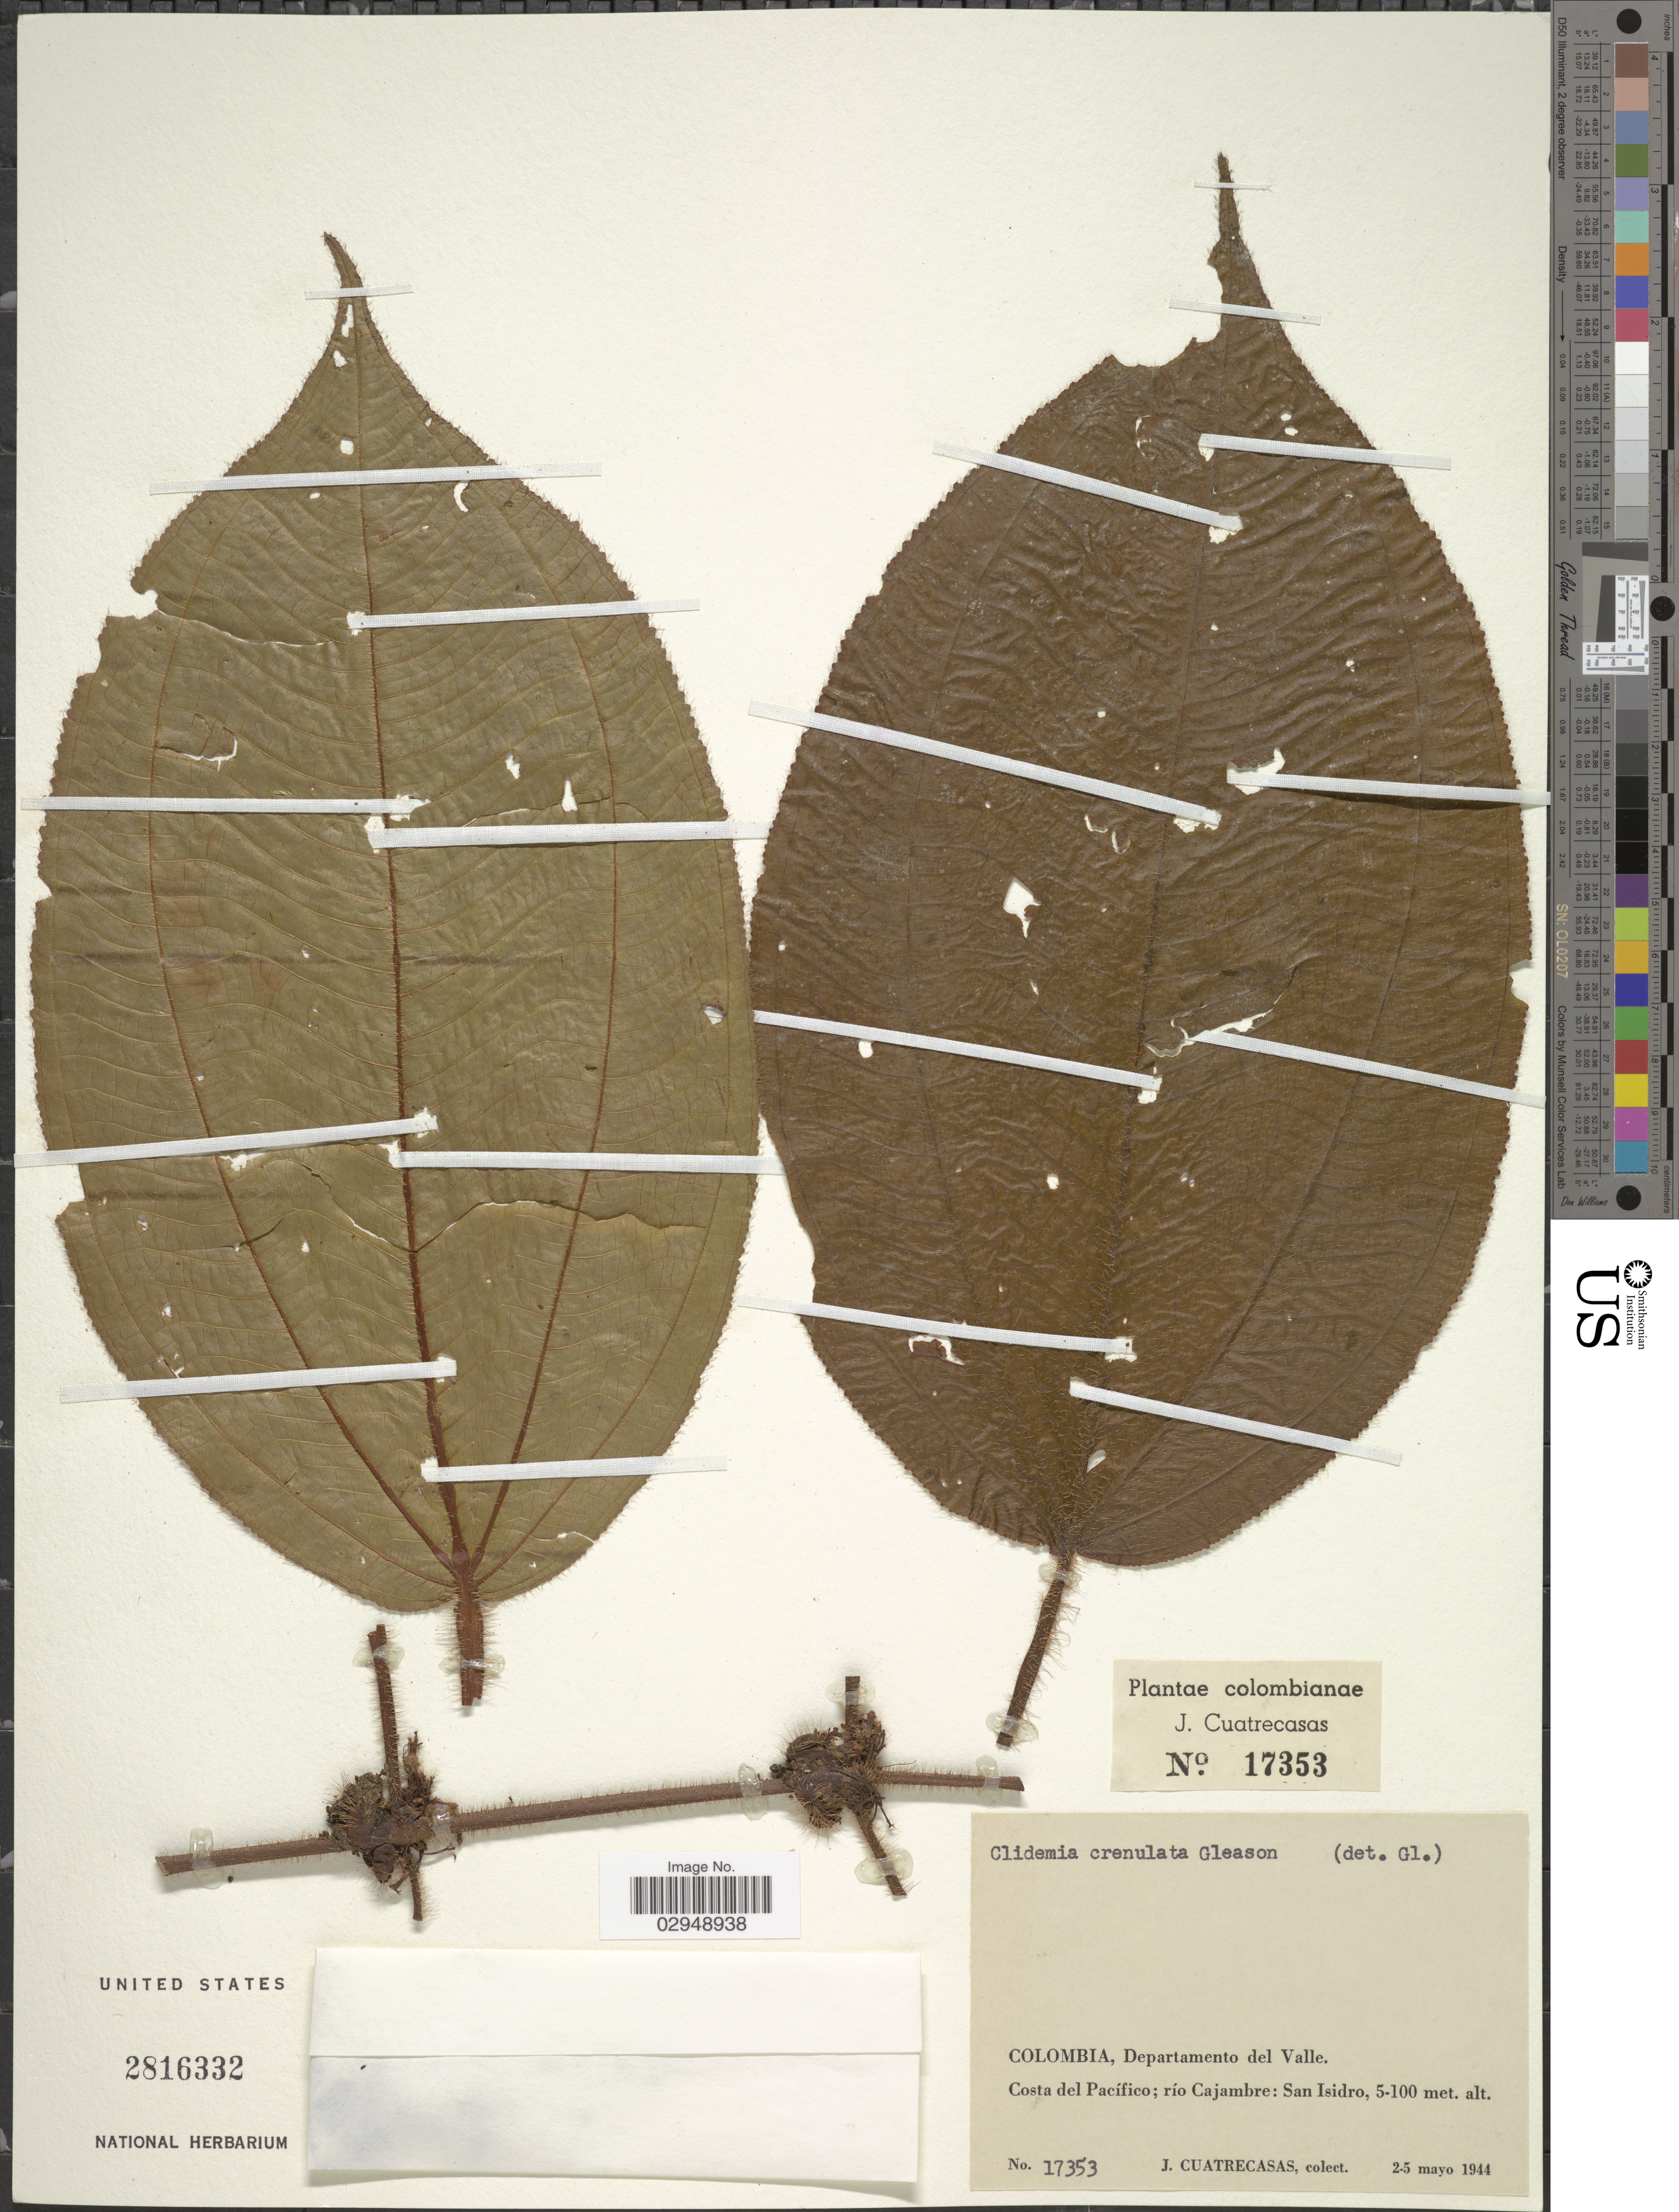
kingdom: Plantae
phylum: Tracheophyta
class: Magnoliopsida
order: Myrtales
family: Melastomataceae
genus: Clidemia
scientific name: Clidemia crenulata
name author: Gleason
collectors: J. Cuatrecasas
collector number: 17353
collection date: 1944-05-02/1944-05-05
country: Colombia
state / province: Valle del Cauca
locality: Costa del Pacífico; río Cajambre: San Isidro.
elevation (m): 5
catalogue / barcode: US 2816332